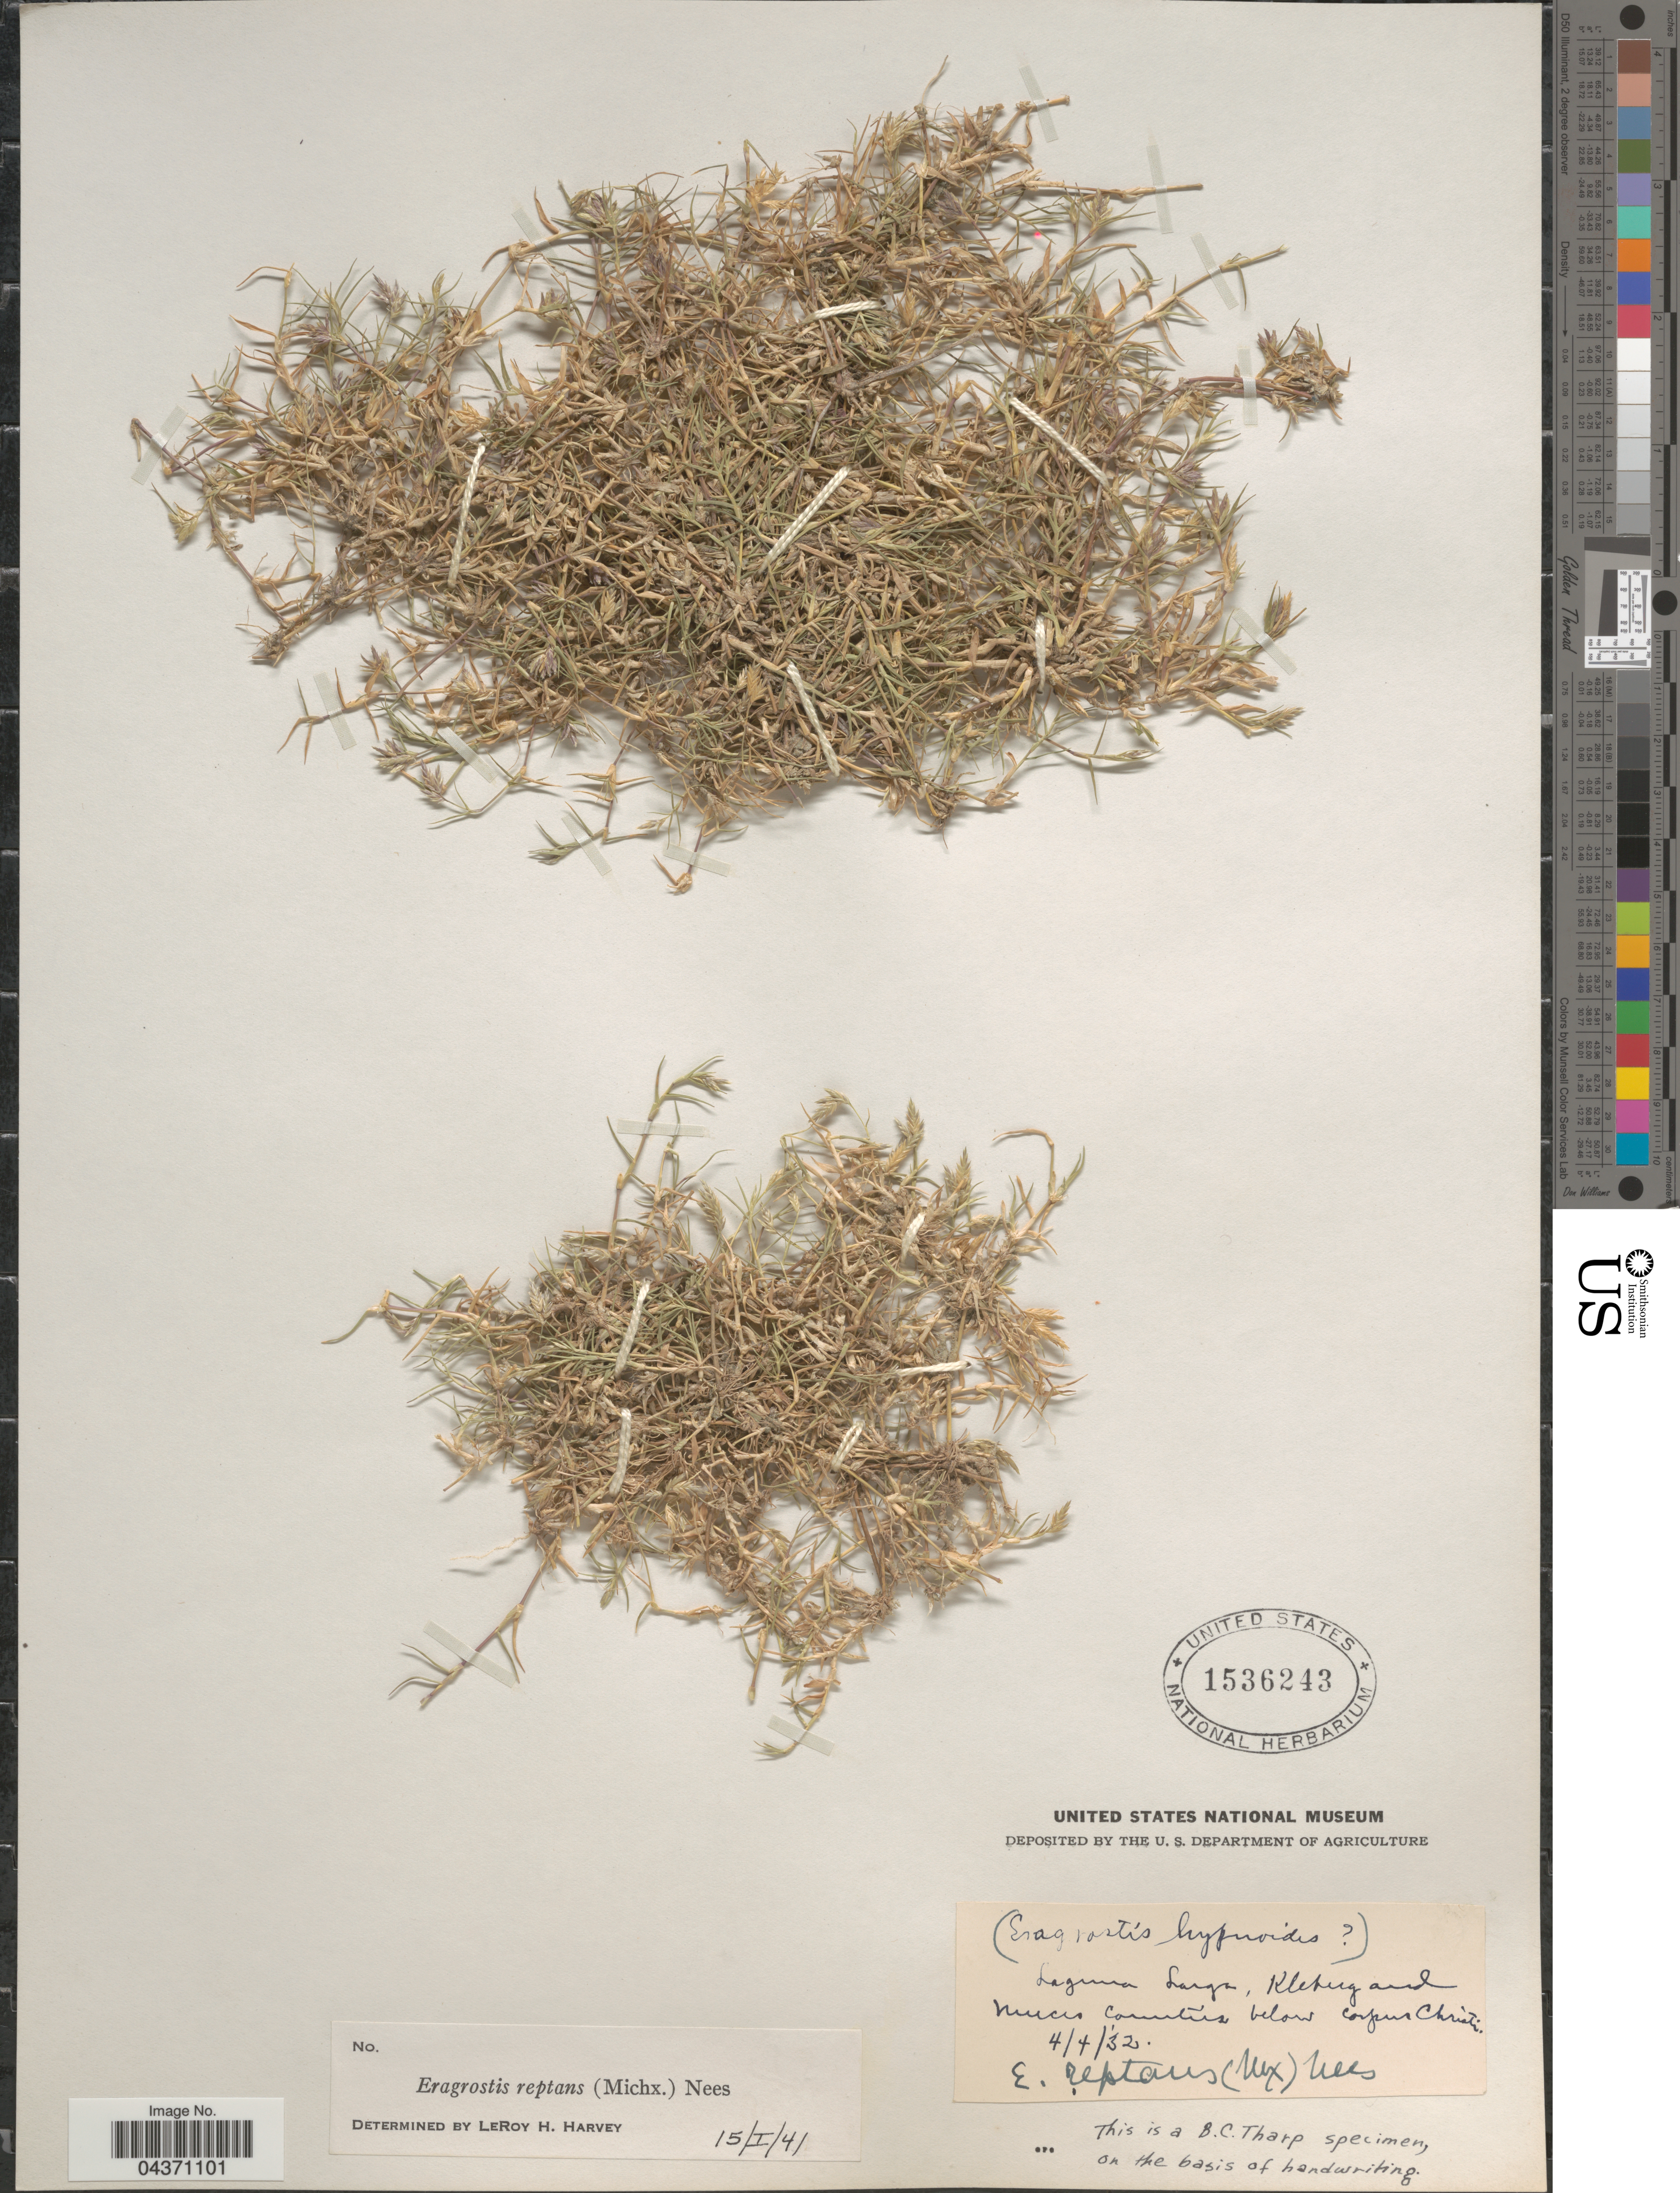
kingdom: Plantae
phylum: Tracheophyta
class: Liliopsida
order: Poales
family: Poaceae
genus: Eragrostis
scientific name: Eragrostis reptans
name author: (Michx.) Nees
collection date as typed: Transcribed d/m/y: 4/4/32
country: United States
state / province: Texas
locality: Laguna Larga. Below Corpus Christi.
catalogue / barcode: US 1536243